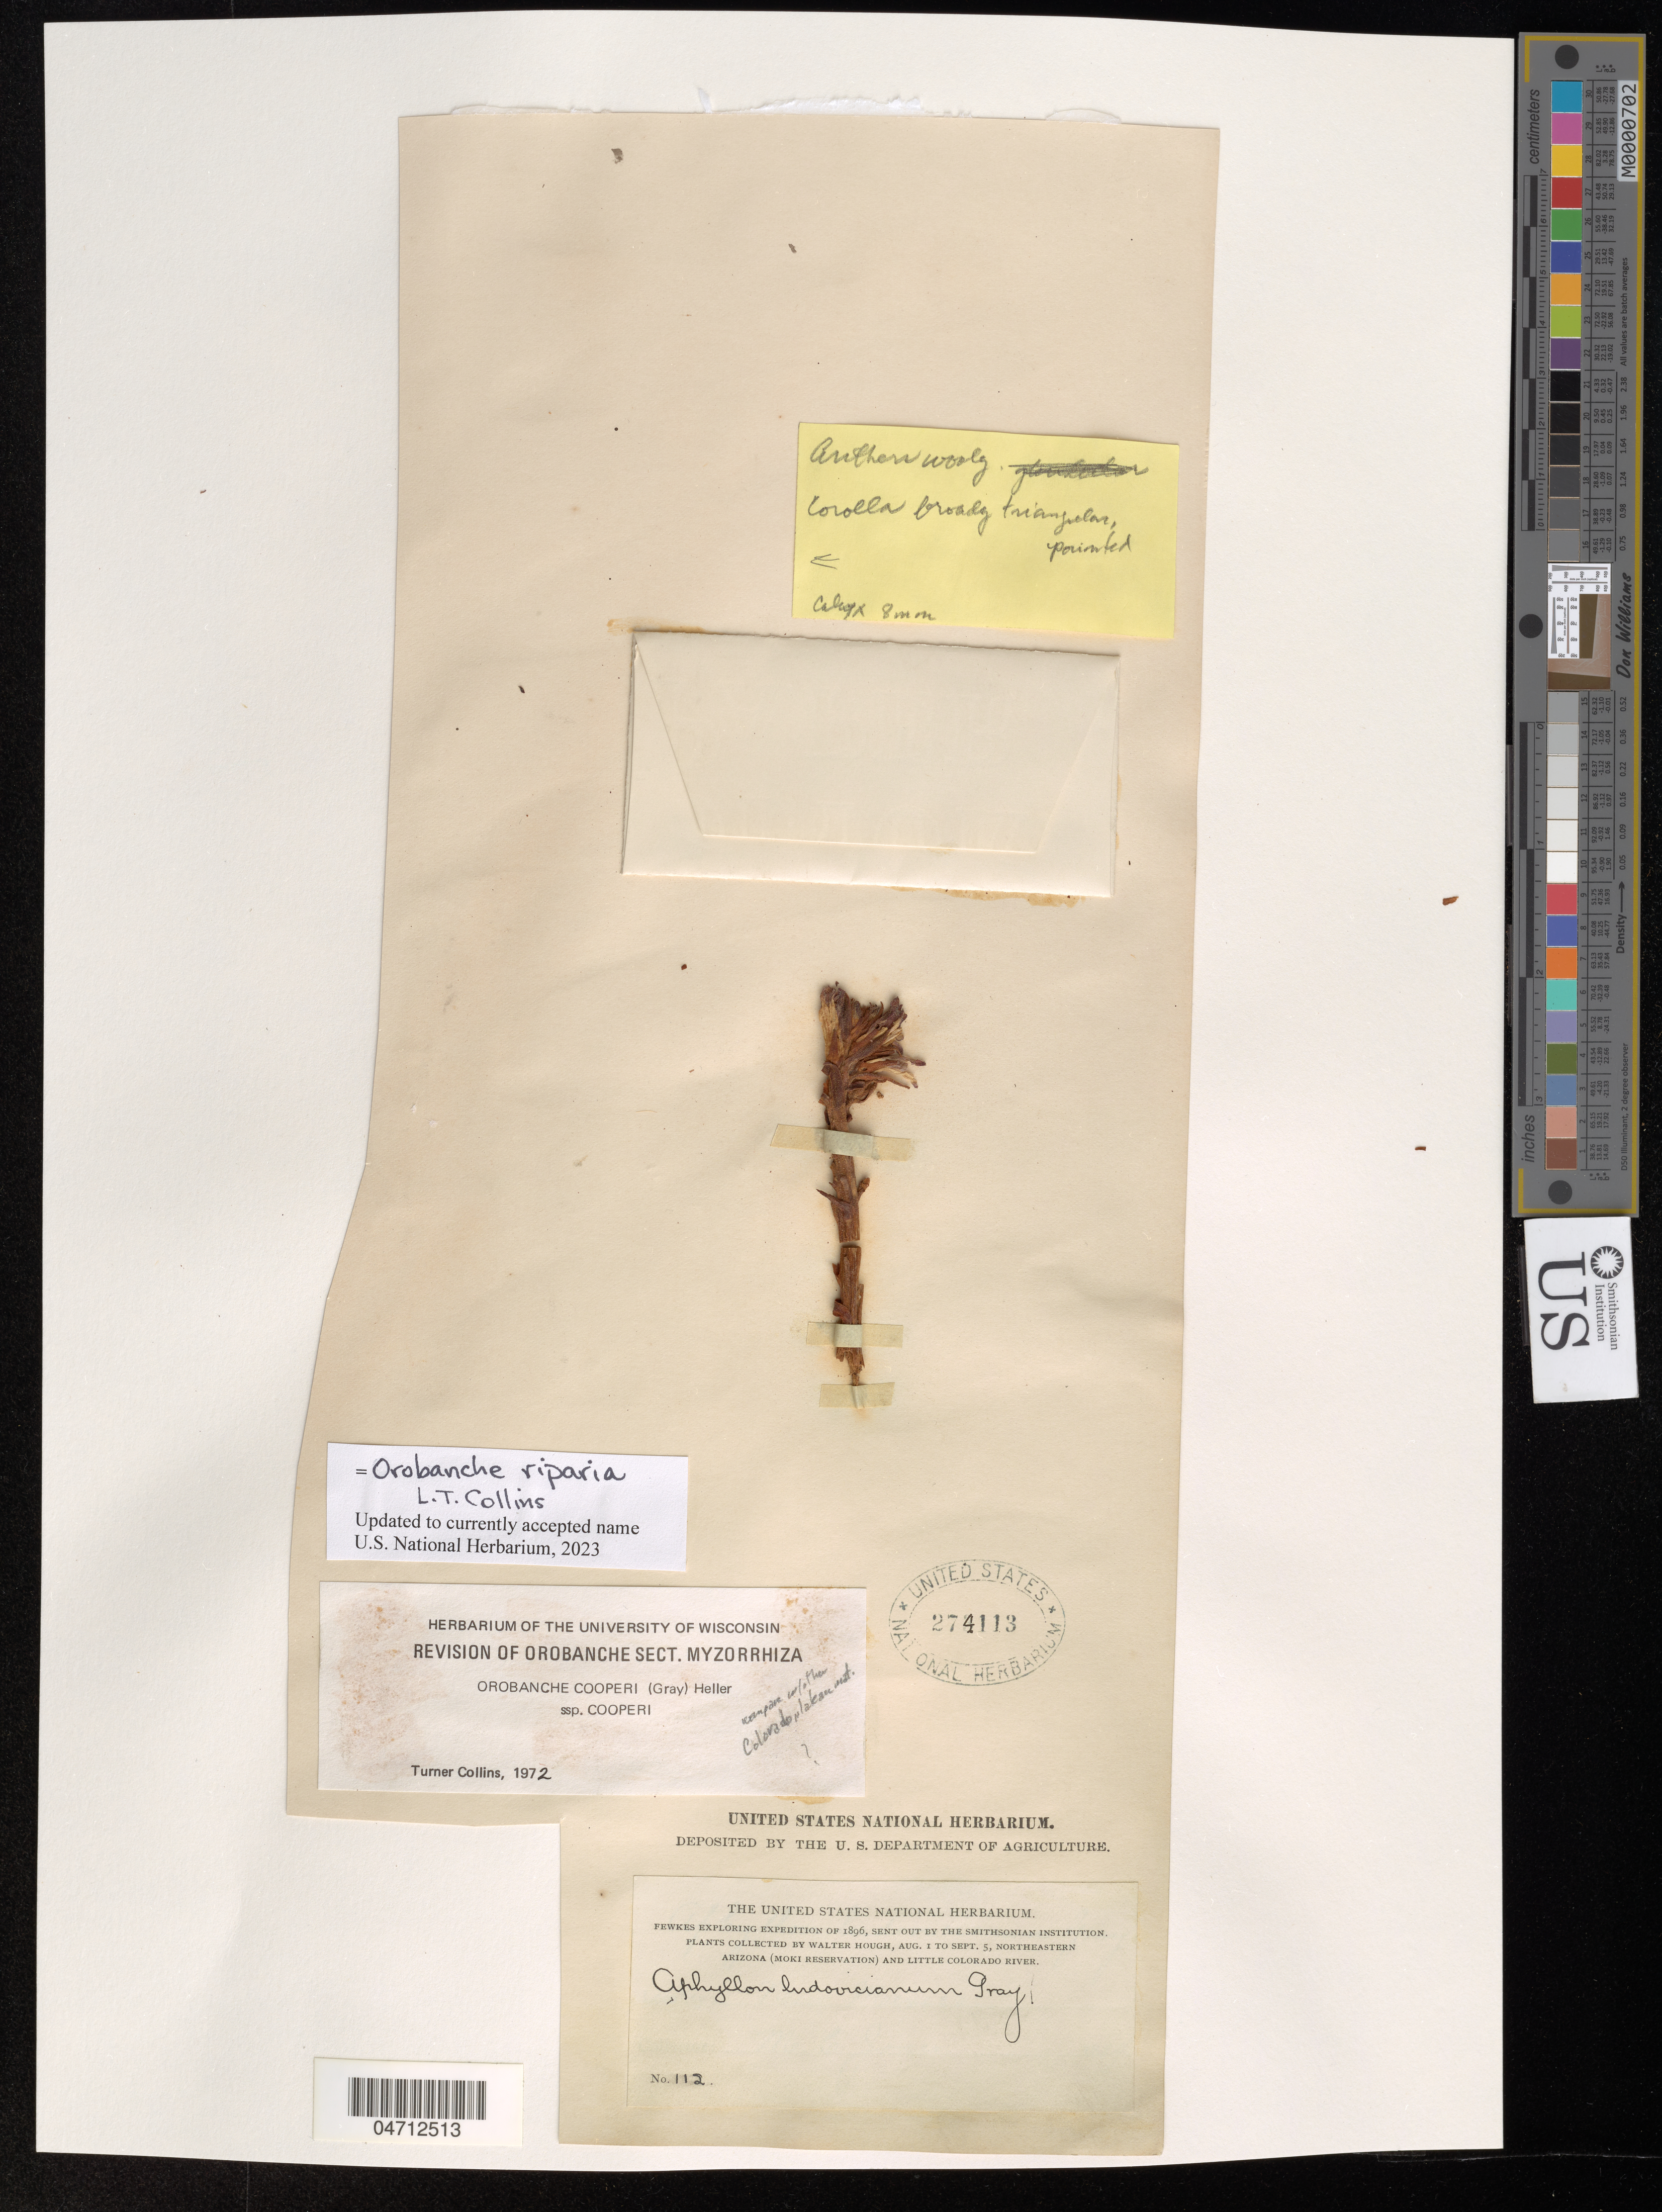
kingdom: Plantae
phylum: Tracheophyta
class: Magnoliopsida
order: Lamiales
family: Orobanchaceae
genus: Orobanche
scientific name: Orobanche riparia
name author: L.T. Collins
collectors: W. Hough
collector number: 112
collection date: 1896-08-01/1896-09-05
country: United States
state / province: Arizona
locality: Moki Reservation and Little Colorado River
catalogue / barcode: US 274113